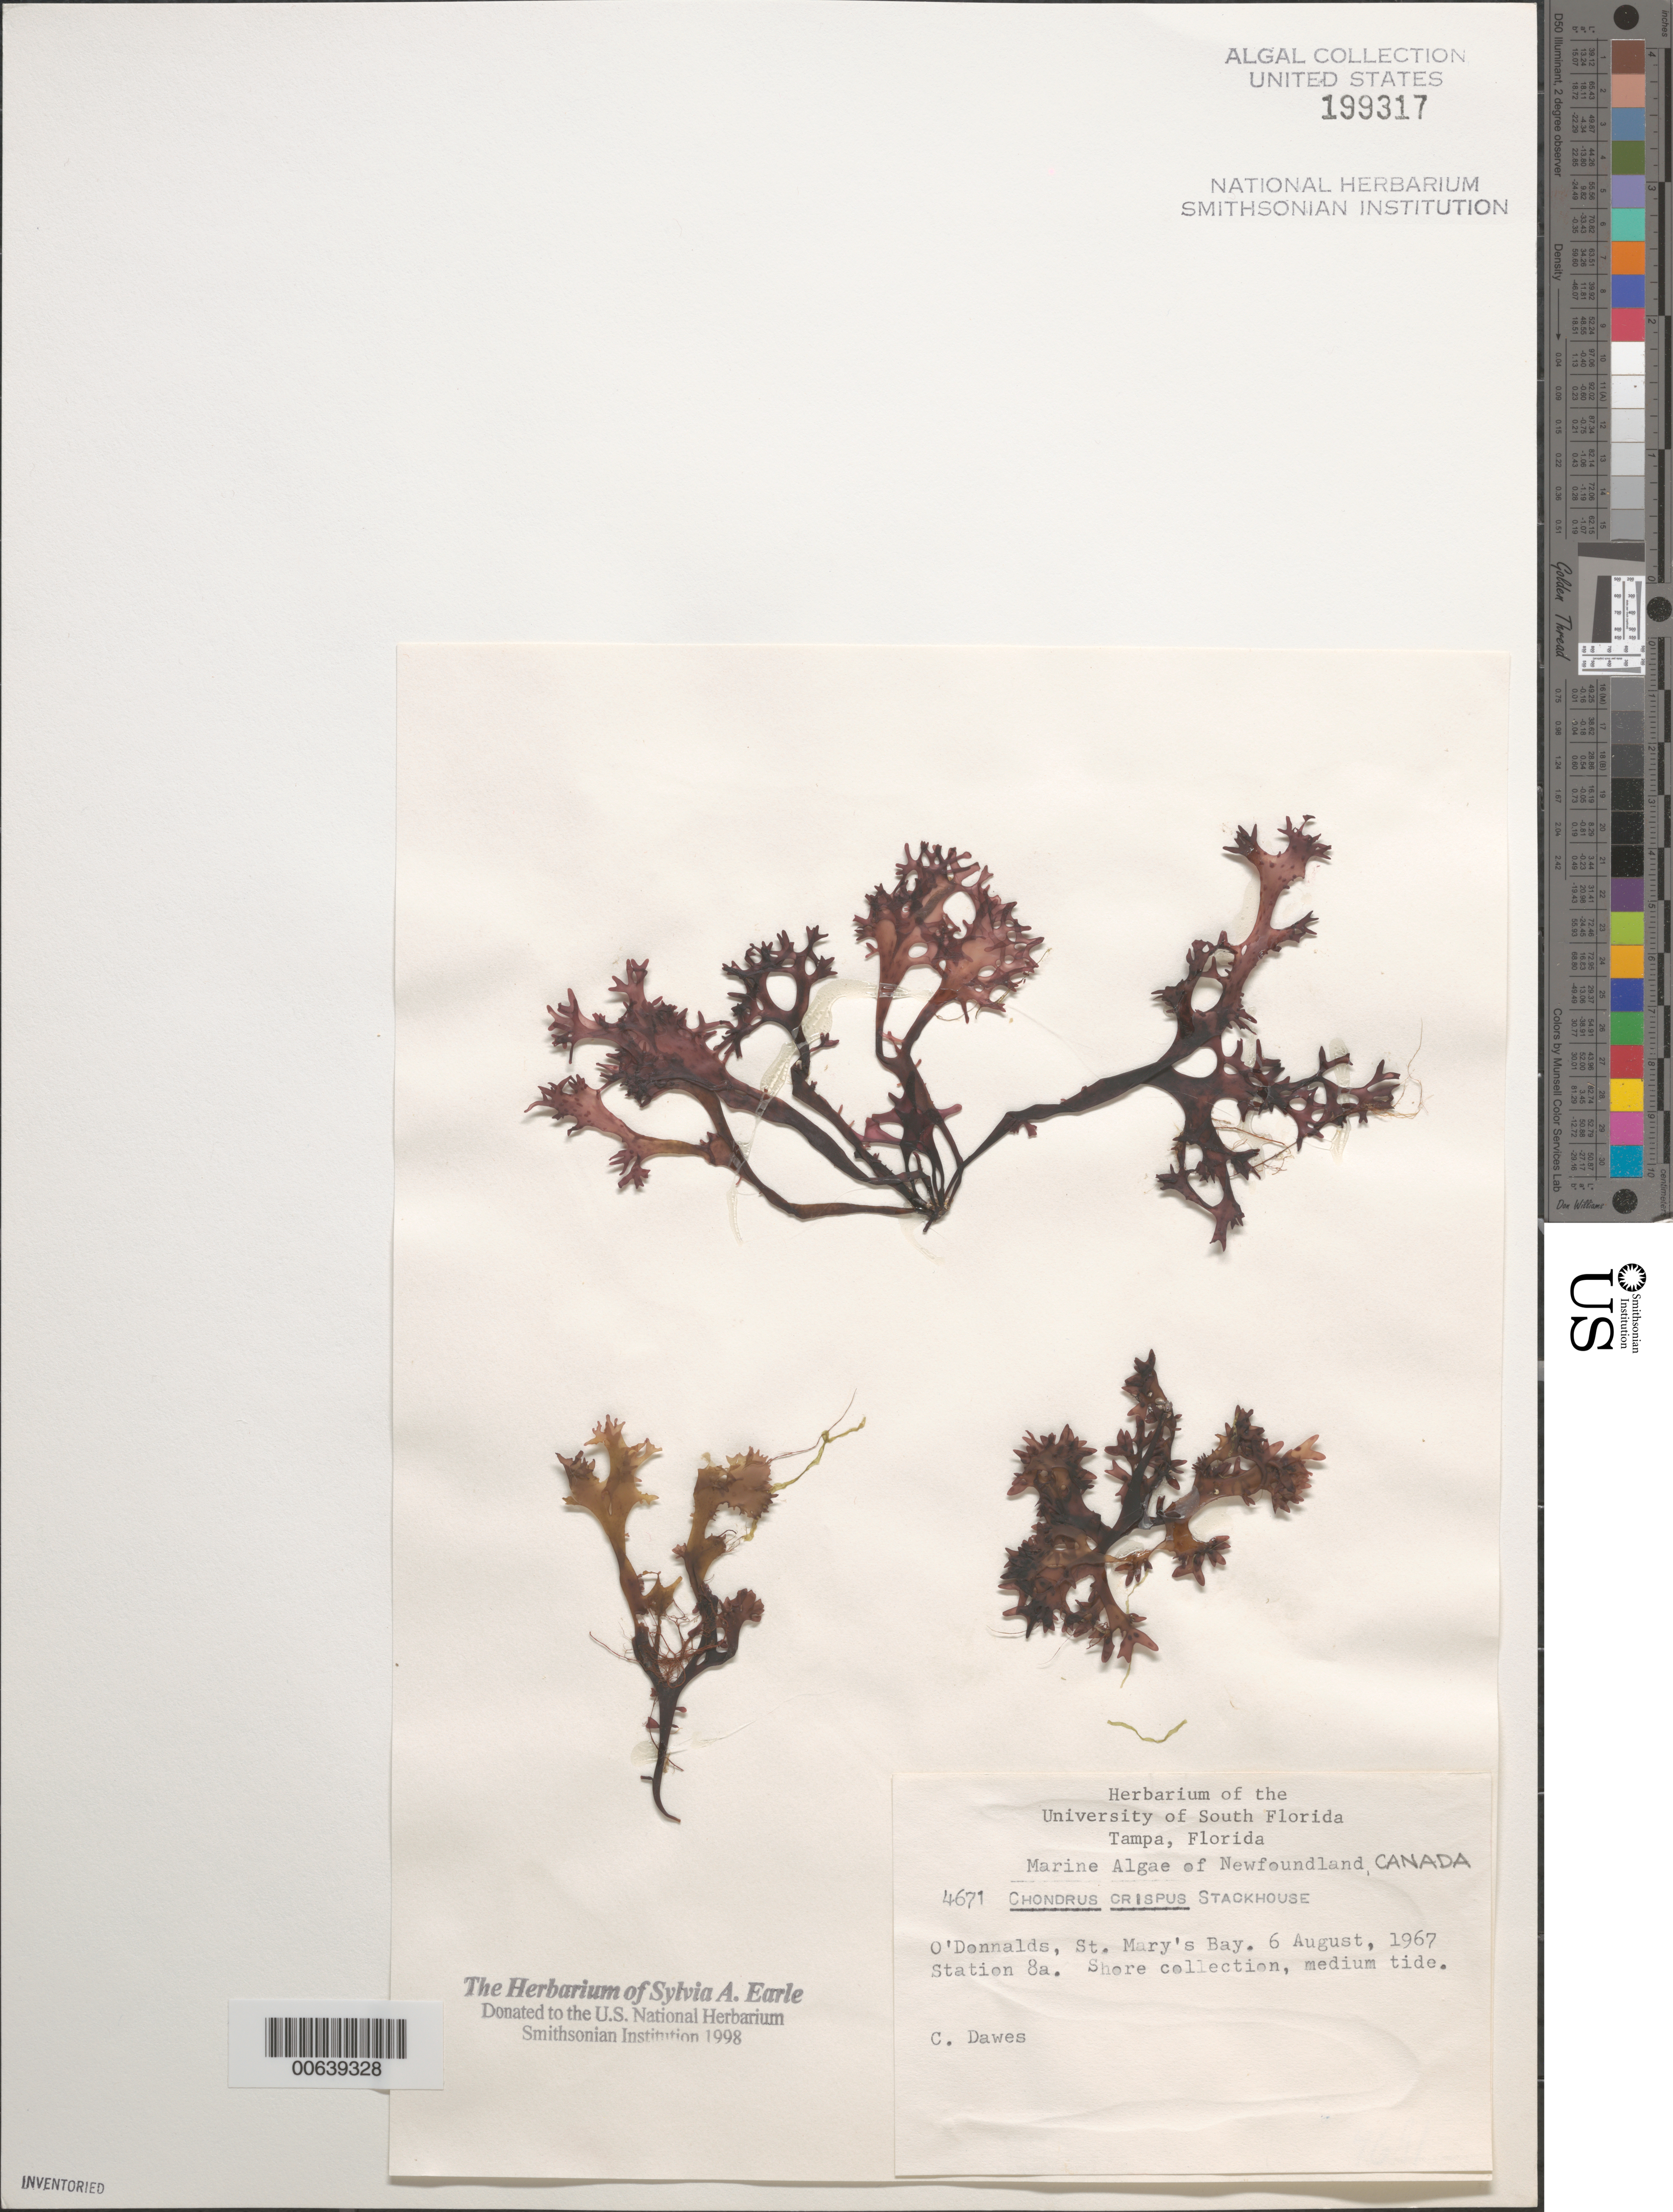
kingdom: Plantae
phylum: Rhodophyta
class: Florideophyceae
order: Gigartinales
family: Gigartinaceae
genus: Chondrus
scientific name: Chondrus crispus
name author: Stackh.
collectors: C. Dawes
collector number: Cjd 4671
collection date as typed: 06 Aug 1967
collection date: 1967-08-06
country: Canada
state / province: Newfoundland and Labrador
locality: O'Donnalds, St. Mary's Bay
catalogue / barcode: US 199317